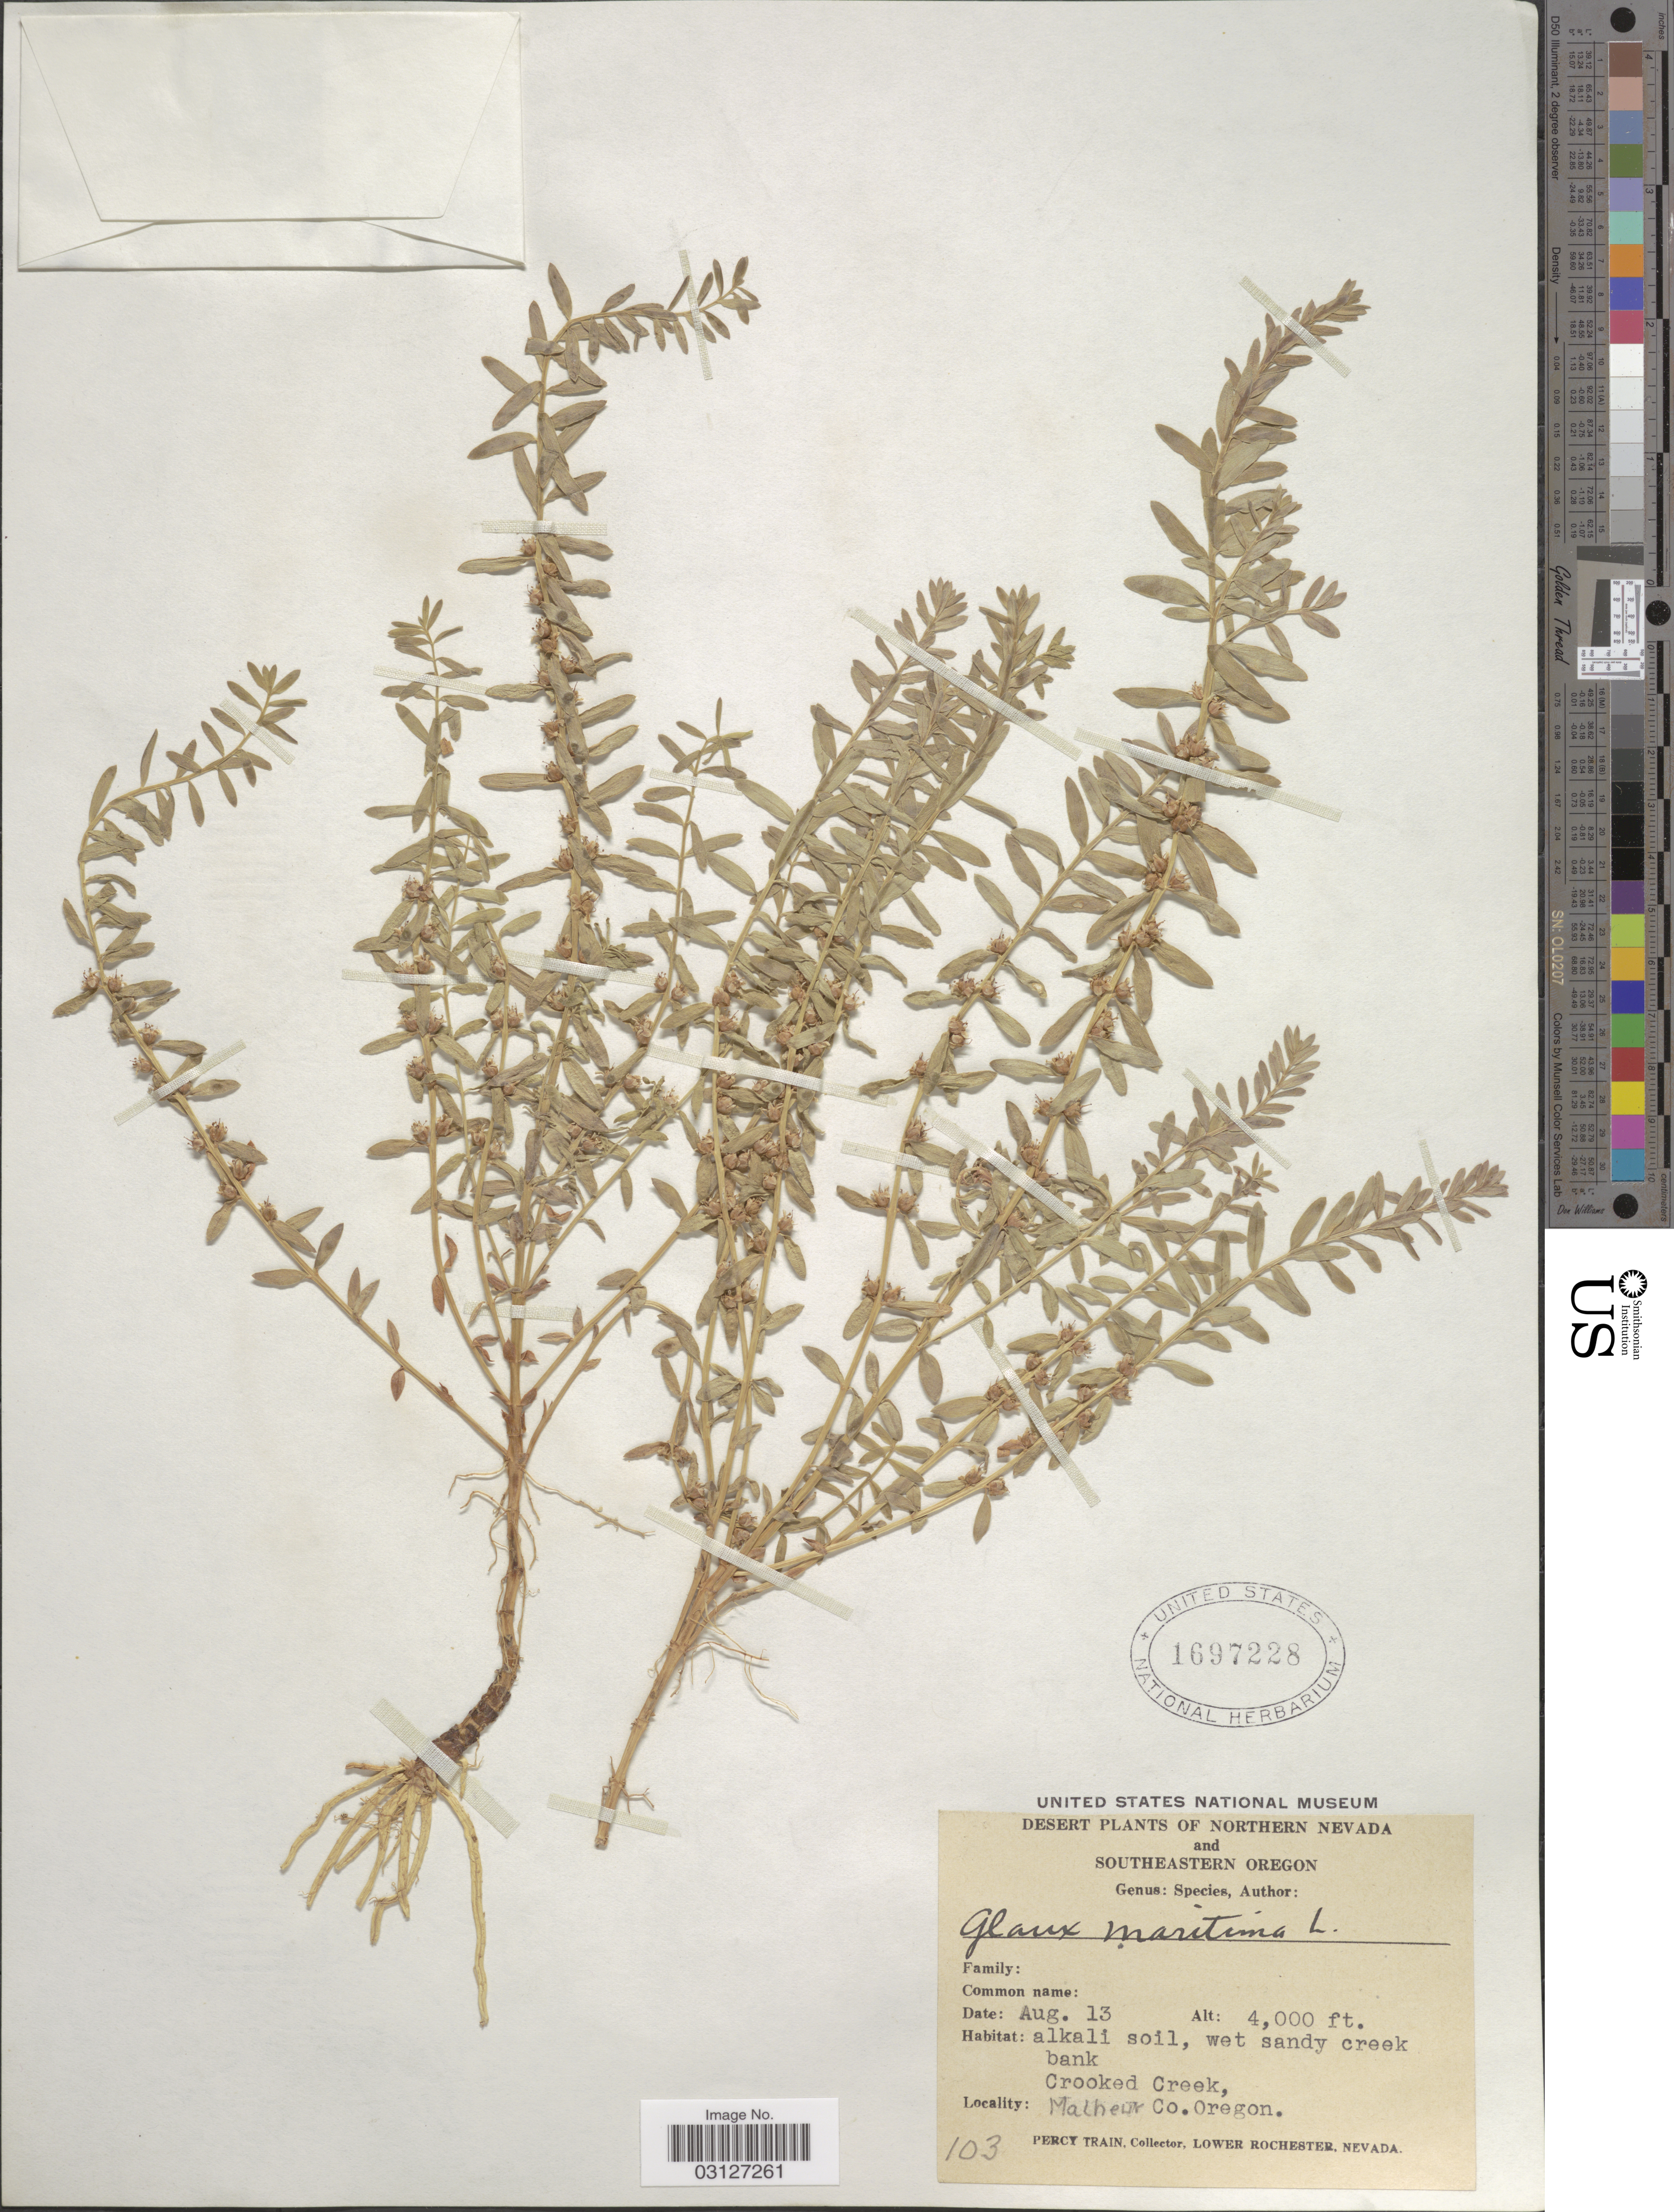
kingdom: Plantae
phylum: Tracheophyta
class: Magnoliopsida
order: Ericales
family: Primulaceae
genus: Glaux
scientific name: Glaux maritima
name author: L.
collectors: P. Train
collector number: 103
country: United States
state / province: Oregon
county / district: Malheur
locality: Southeastern Oregon, alkali soil, wet sandy creek bank, Crooked Creek, Malheur Co.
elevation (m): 1219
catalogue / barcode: US 1697228